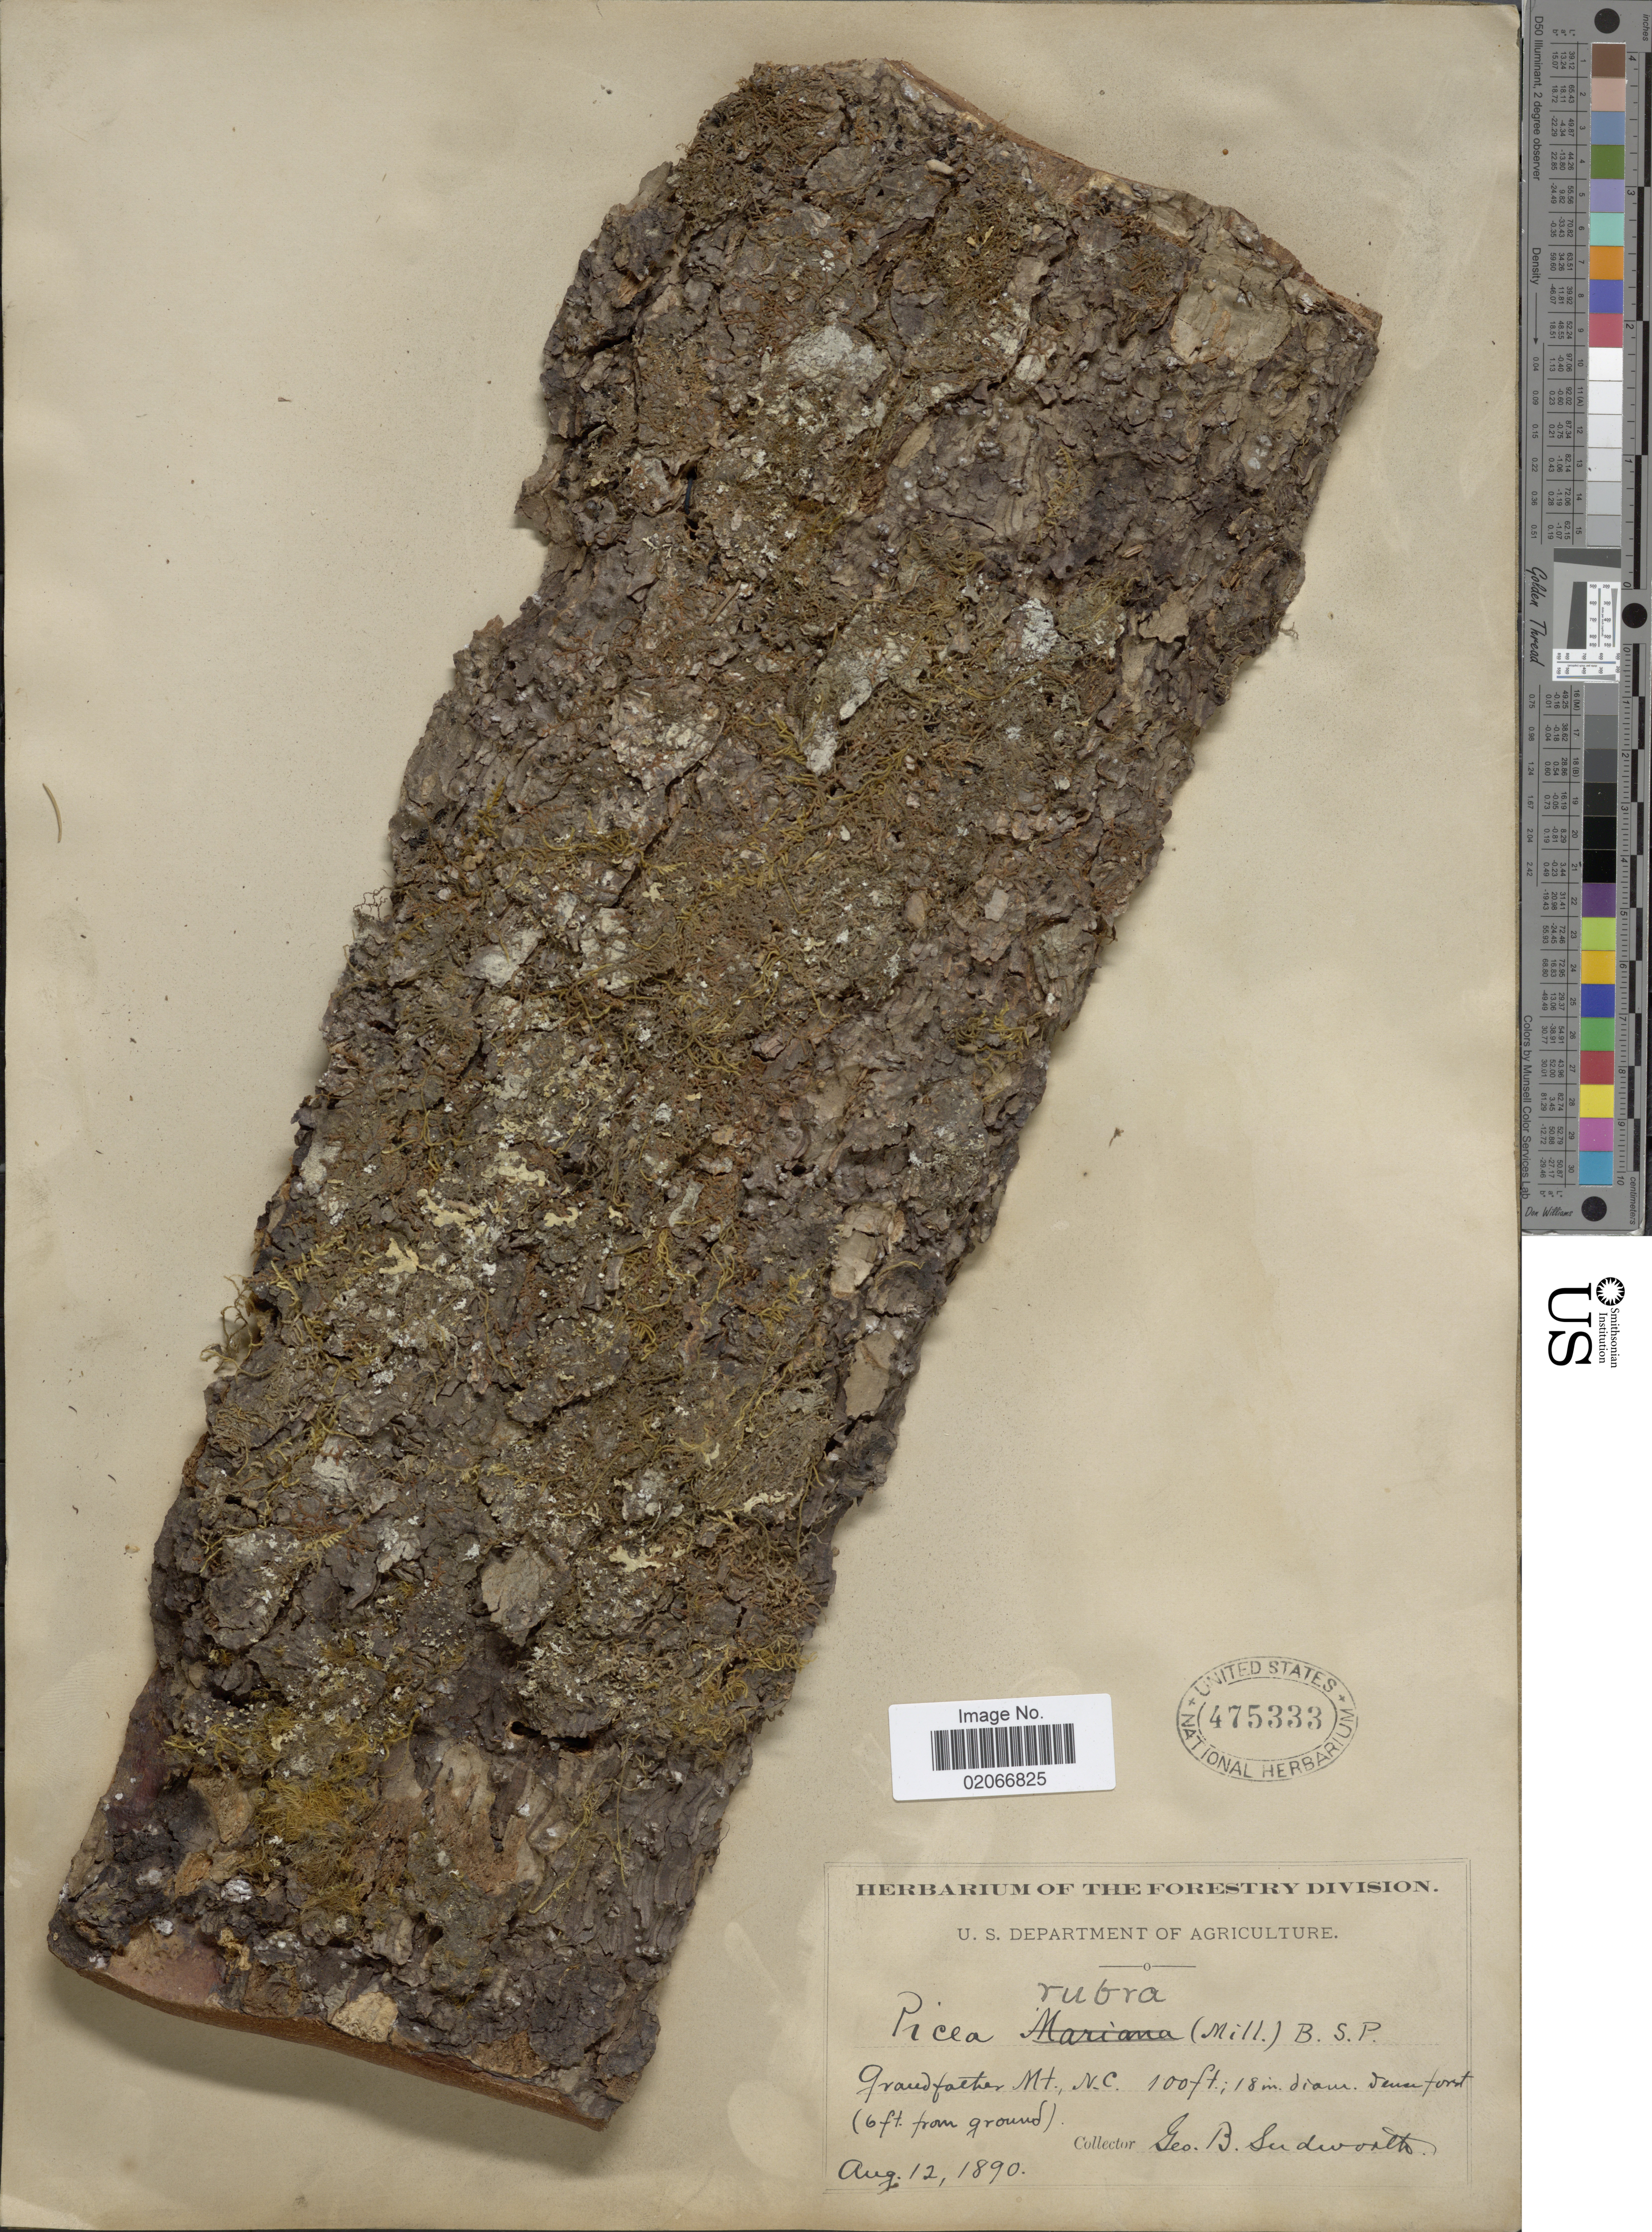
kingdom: Plantae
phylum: Tracheophyta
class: Pinopsida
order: Pinales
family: Pinaceae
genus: Picea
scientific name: Picea rubens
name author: Sarg.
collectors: G. B. Sudworth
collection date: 1890-08-12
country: United States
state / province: North Carolina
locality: Grandfather Mt., N.C.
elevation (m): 30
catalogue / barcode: US 475333